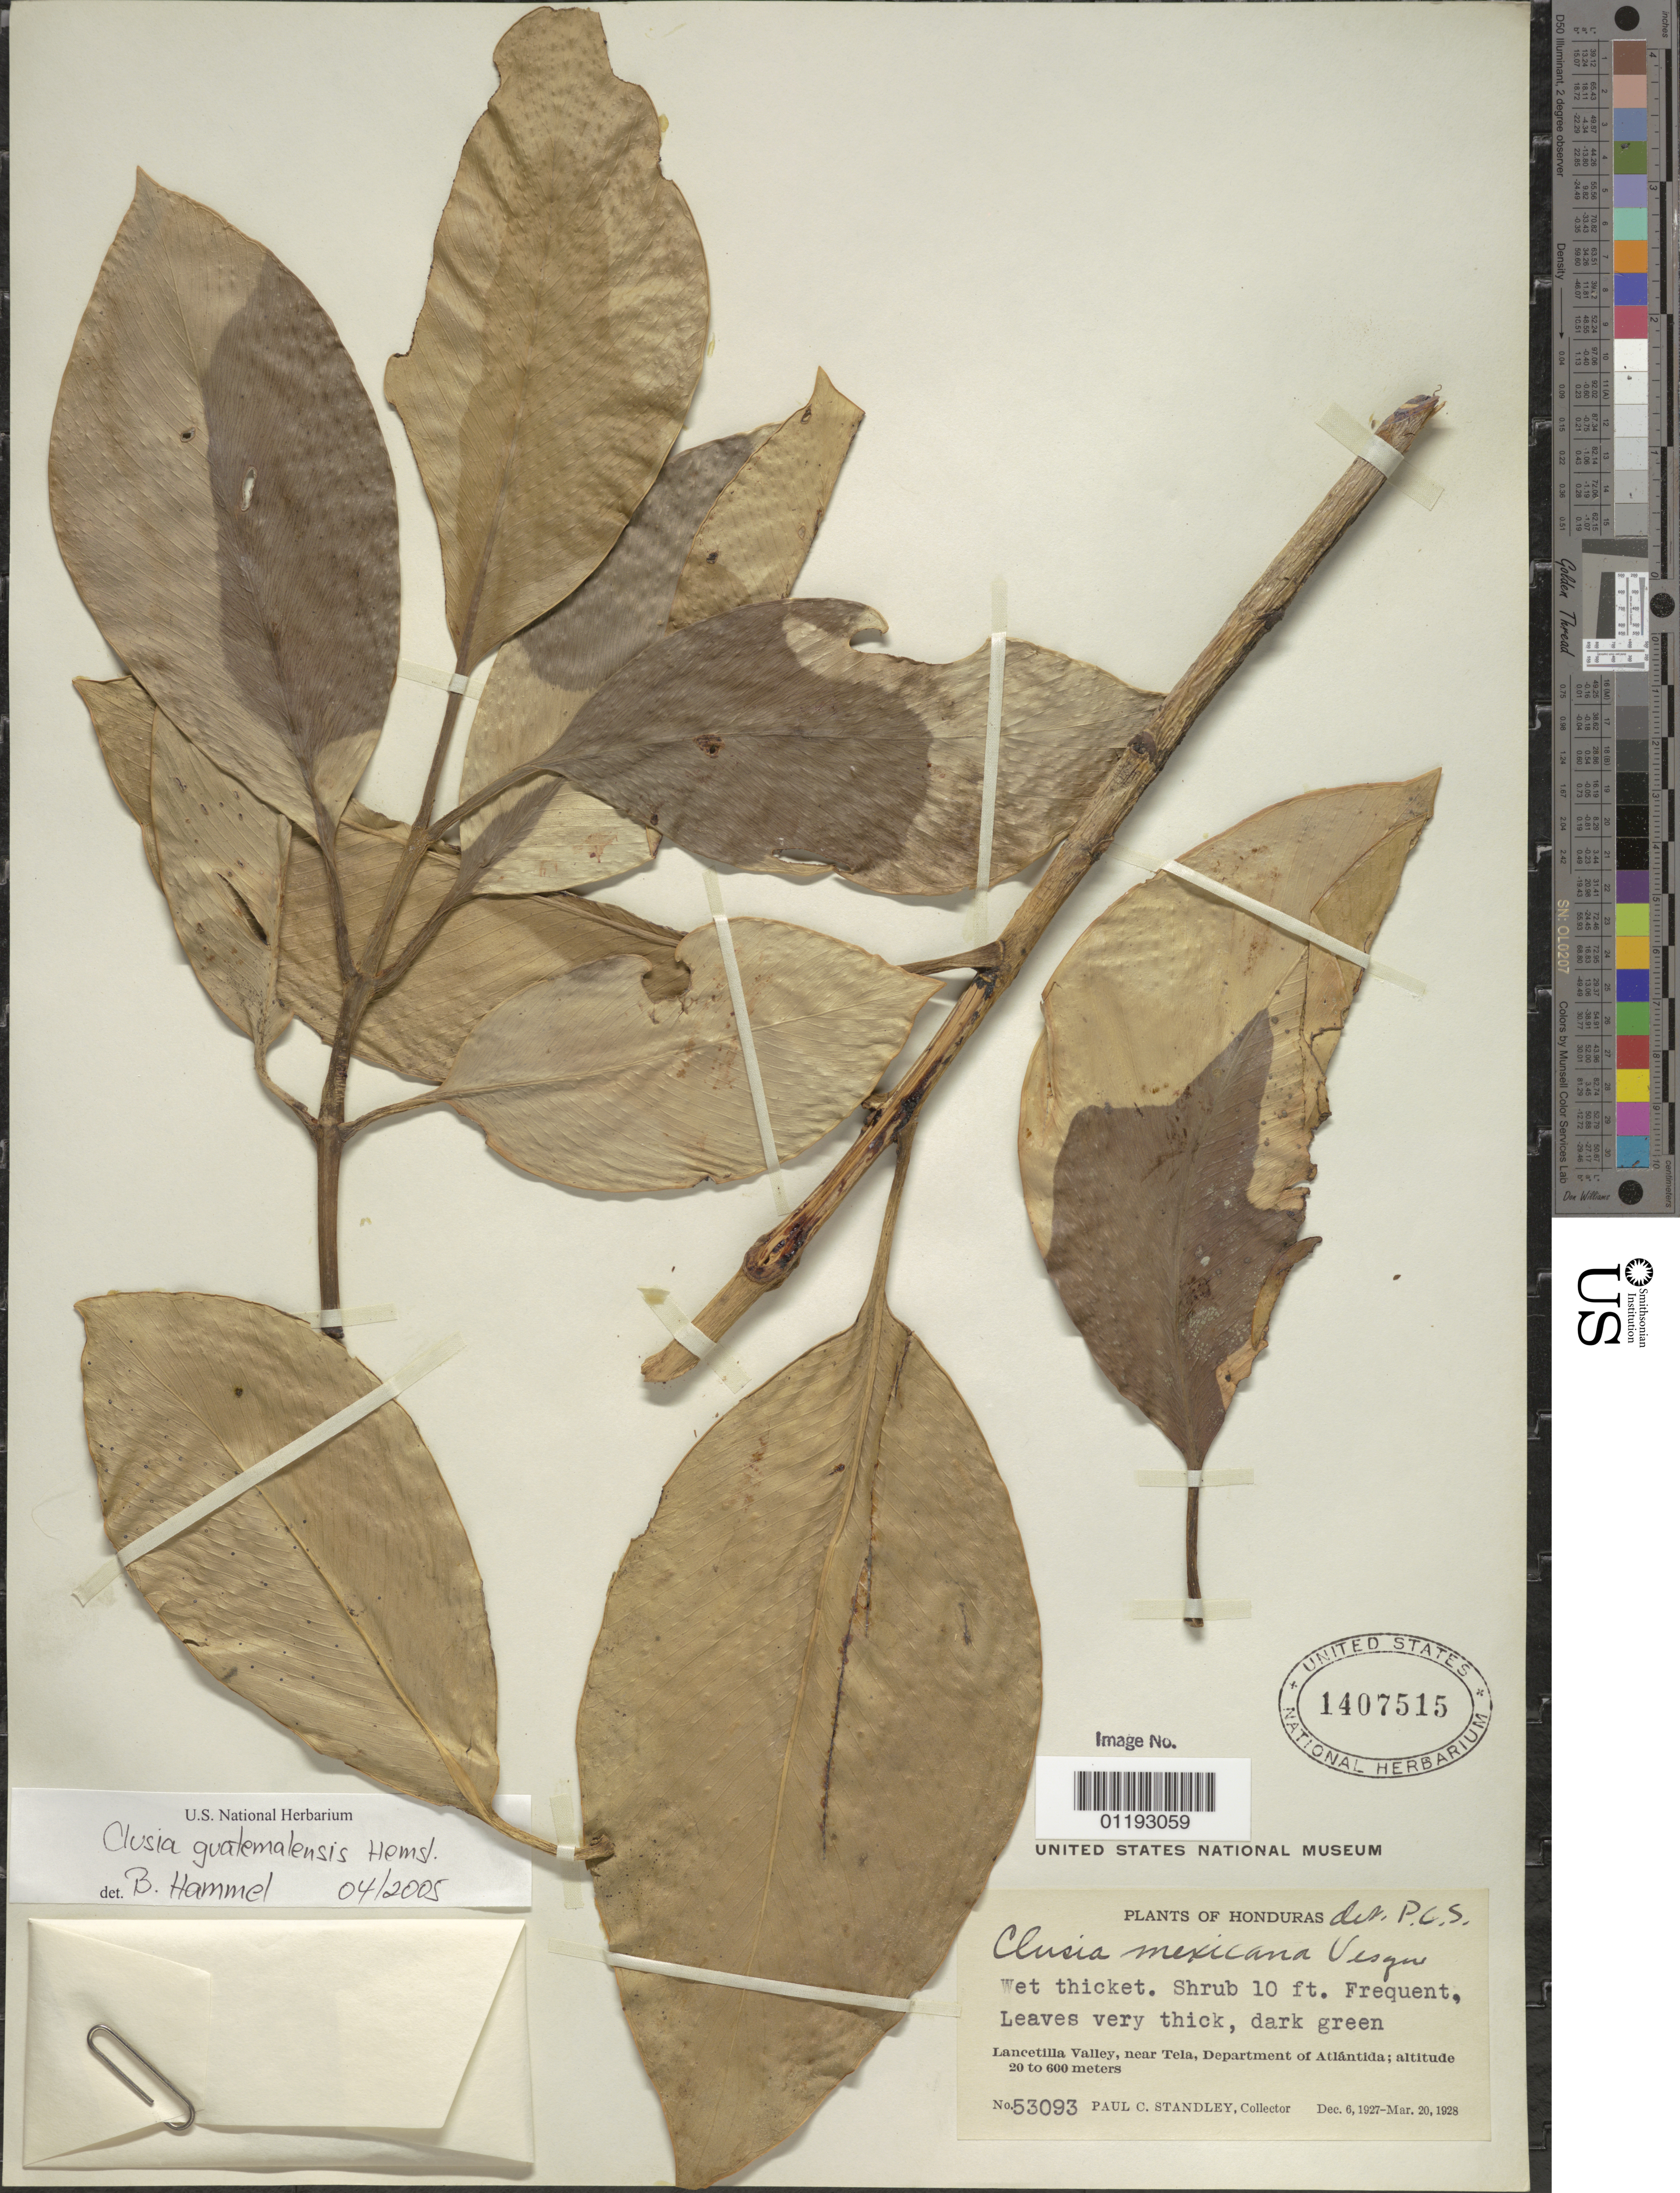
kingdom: Plantae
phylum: Tracheophyta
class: Magnoliopsida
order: Malpighiales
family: Clusiaceae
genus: Clusia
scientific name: Clusia guatemalensis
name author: Hemsl.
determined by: Hammel, --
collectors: P. C. Standley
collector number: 53093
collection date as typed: Dec 1927 to 20 Mar 1928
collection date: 1927-12/1928-03-20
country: Honduras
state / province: Atlántida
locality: Lancetilla Valley, near Tela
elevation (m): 20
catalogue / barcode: US 1407515